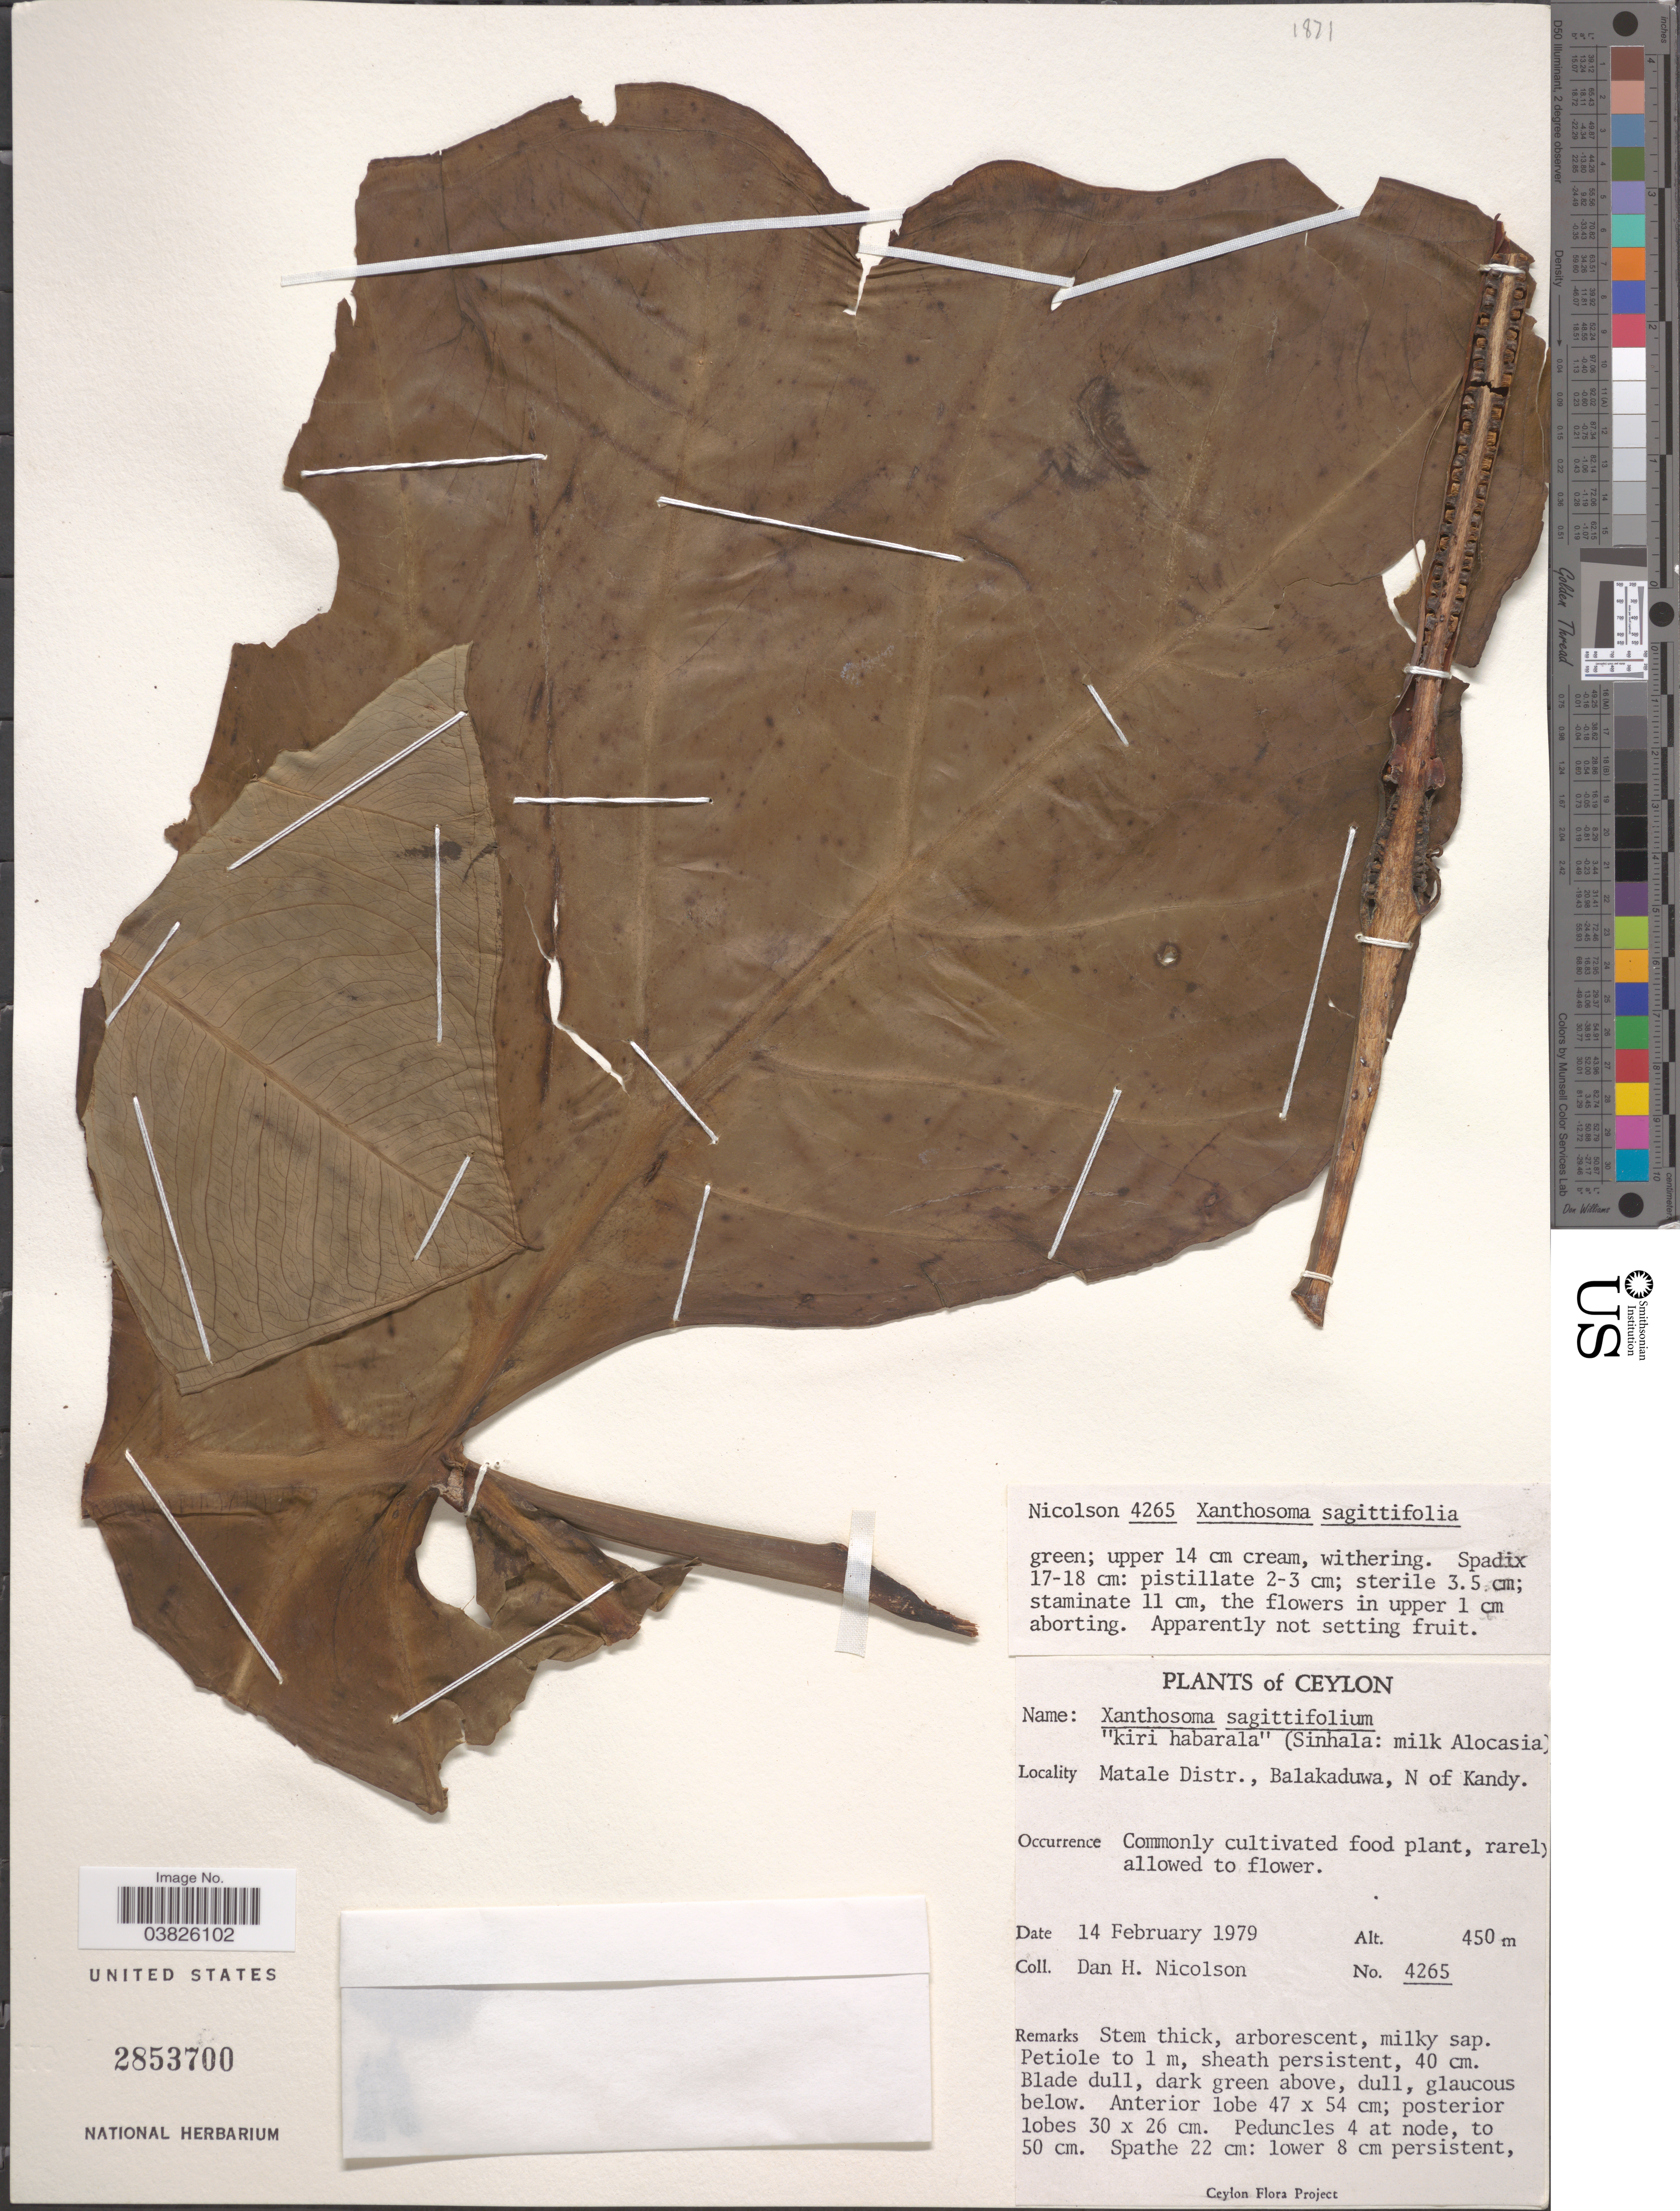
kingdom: Plantae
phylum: Tracheophyta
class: Liliopsida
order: Alismatales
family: Araceae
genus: Xanthosoma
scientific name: Xanthosoma sagittifolium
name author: (L.) Schott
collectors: D. H. Nicolson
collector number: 4265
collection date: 1979-02-14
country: Sri Lanka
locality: Ceylon. Matale Distr., Balakaduwa, N of Kandy.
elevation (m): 450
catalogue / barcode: US 2853700